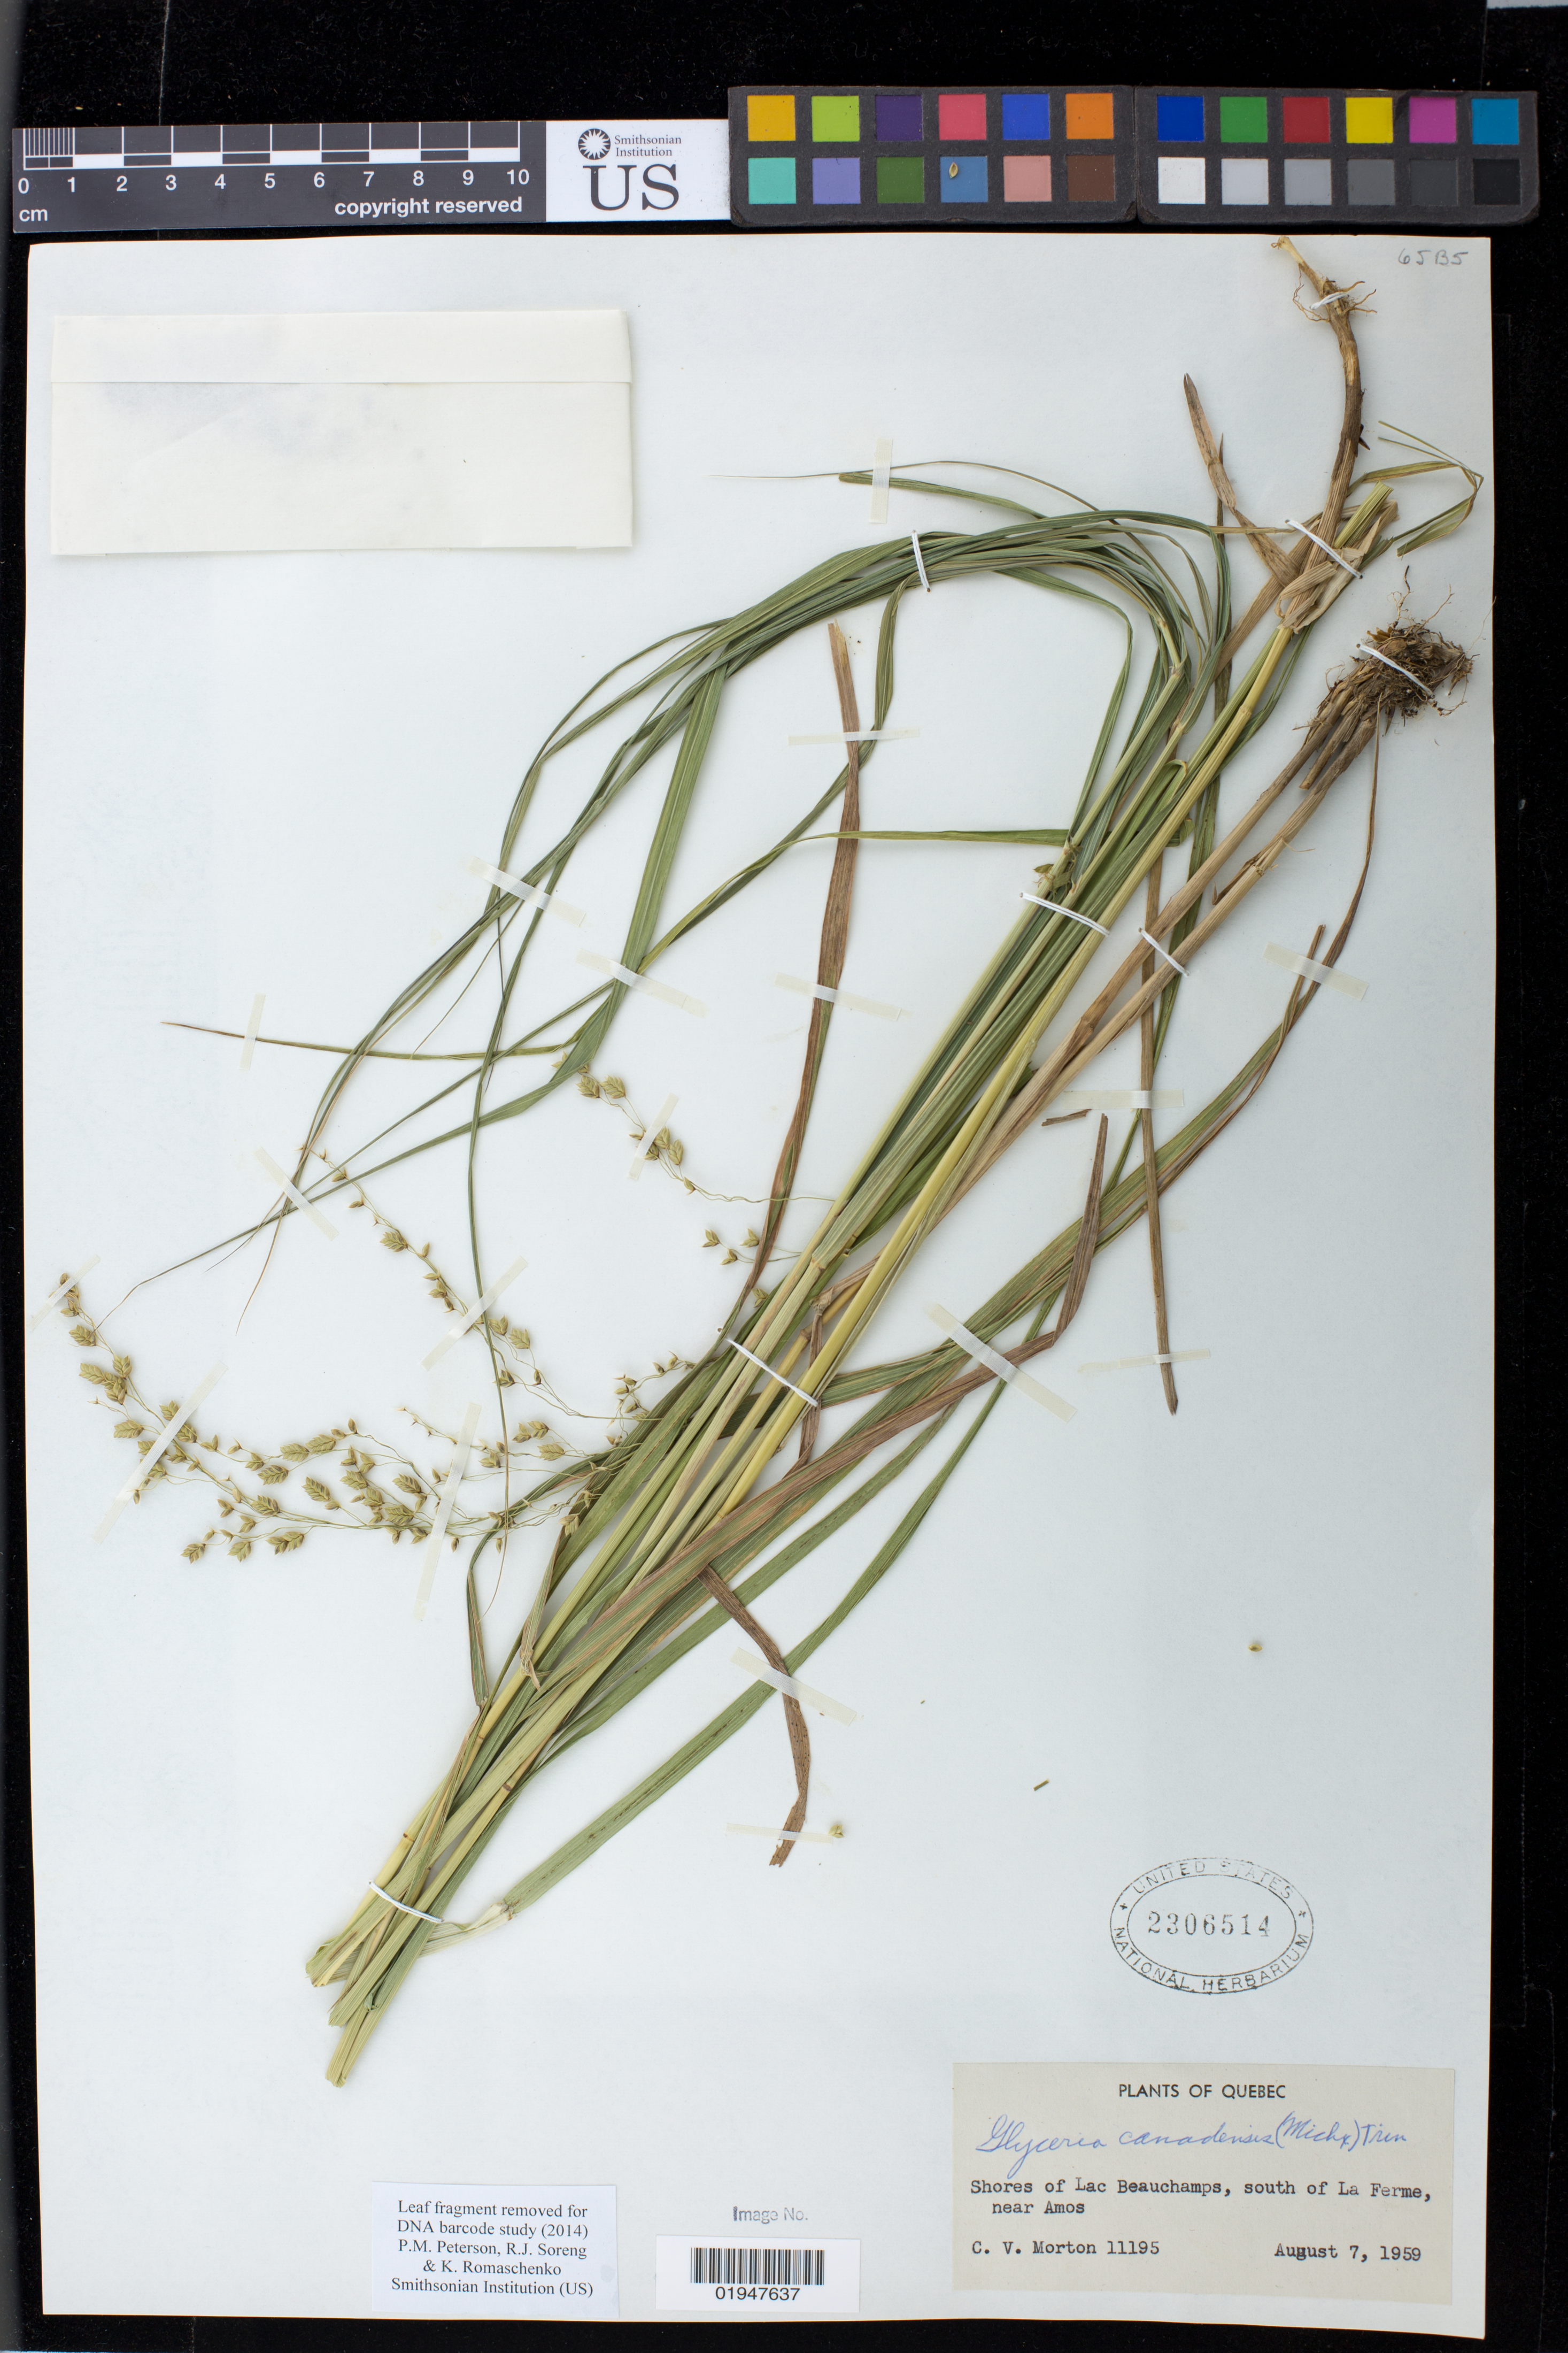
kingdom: Plantae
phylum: Tracheophyta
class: Liliopsida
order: Poales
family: Poaceae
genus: Glyceria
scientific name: Glyceria canadensis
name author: (Michx.) Trin.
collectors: C. V. Morton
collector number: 11195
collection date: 1959-08-07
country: Canada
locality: Shores of Lac Beauchamps, south of La Ferme, near Amos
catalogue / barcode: US 2306514